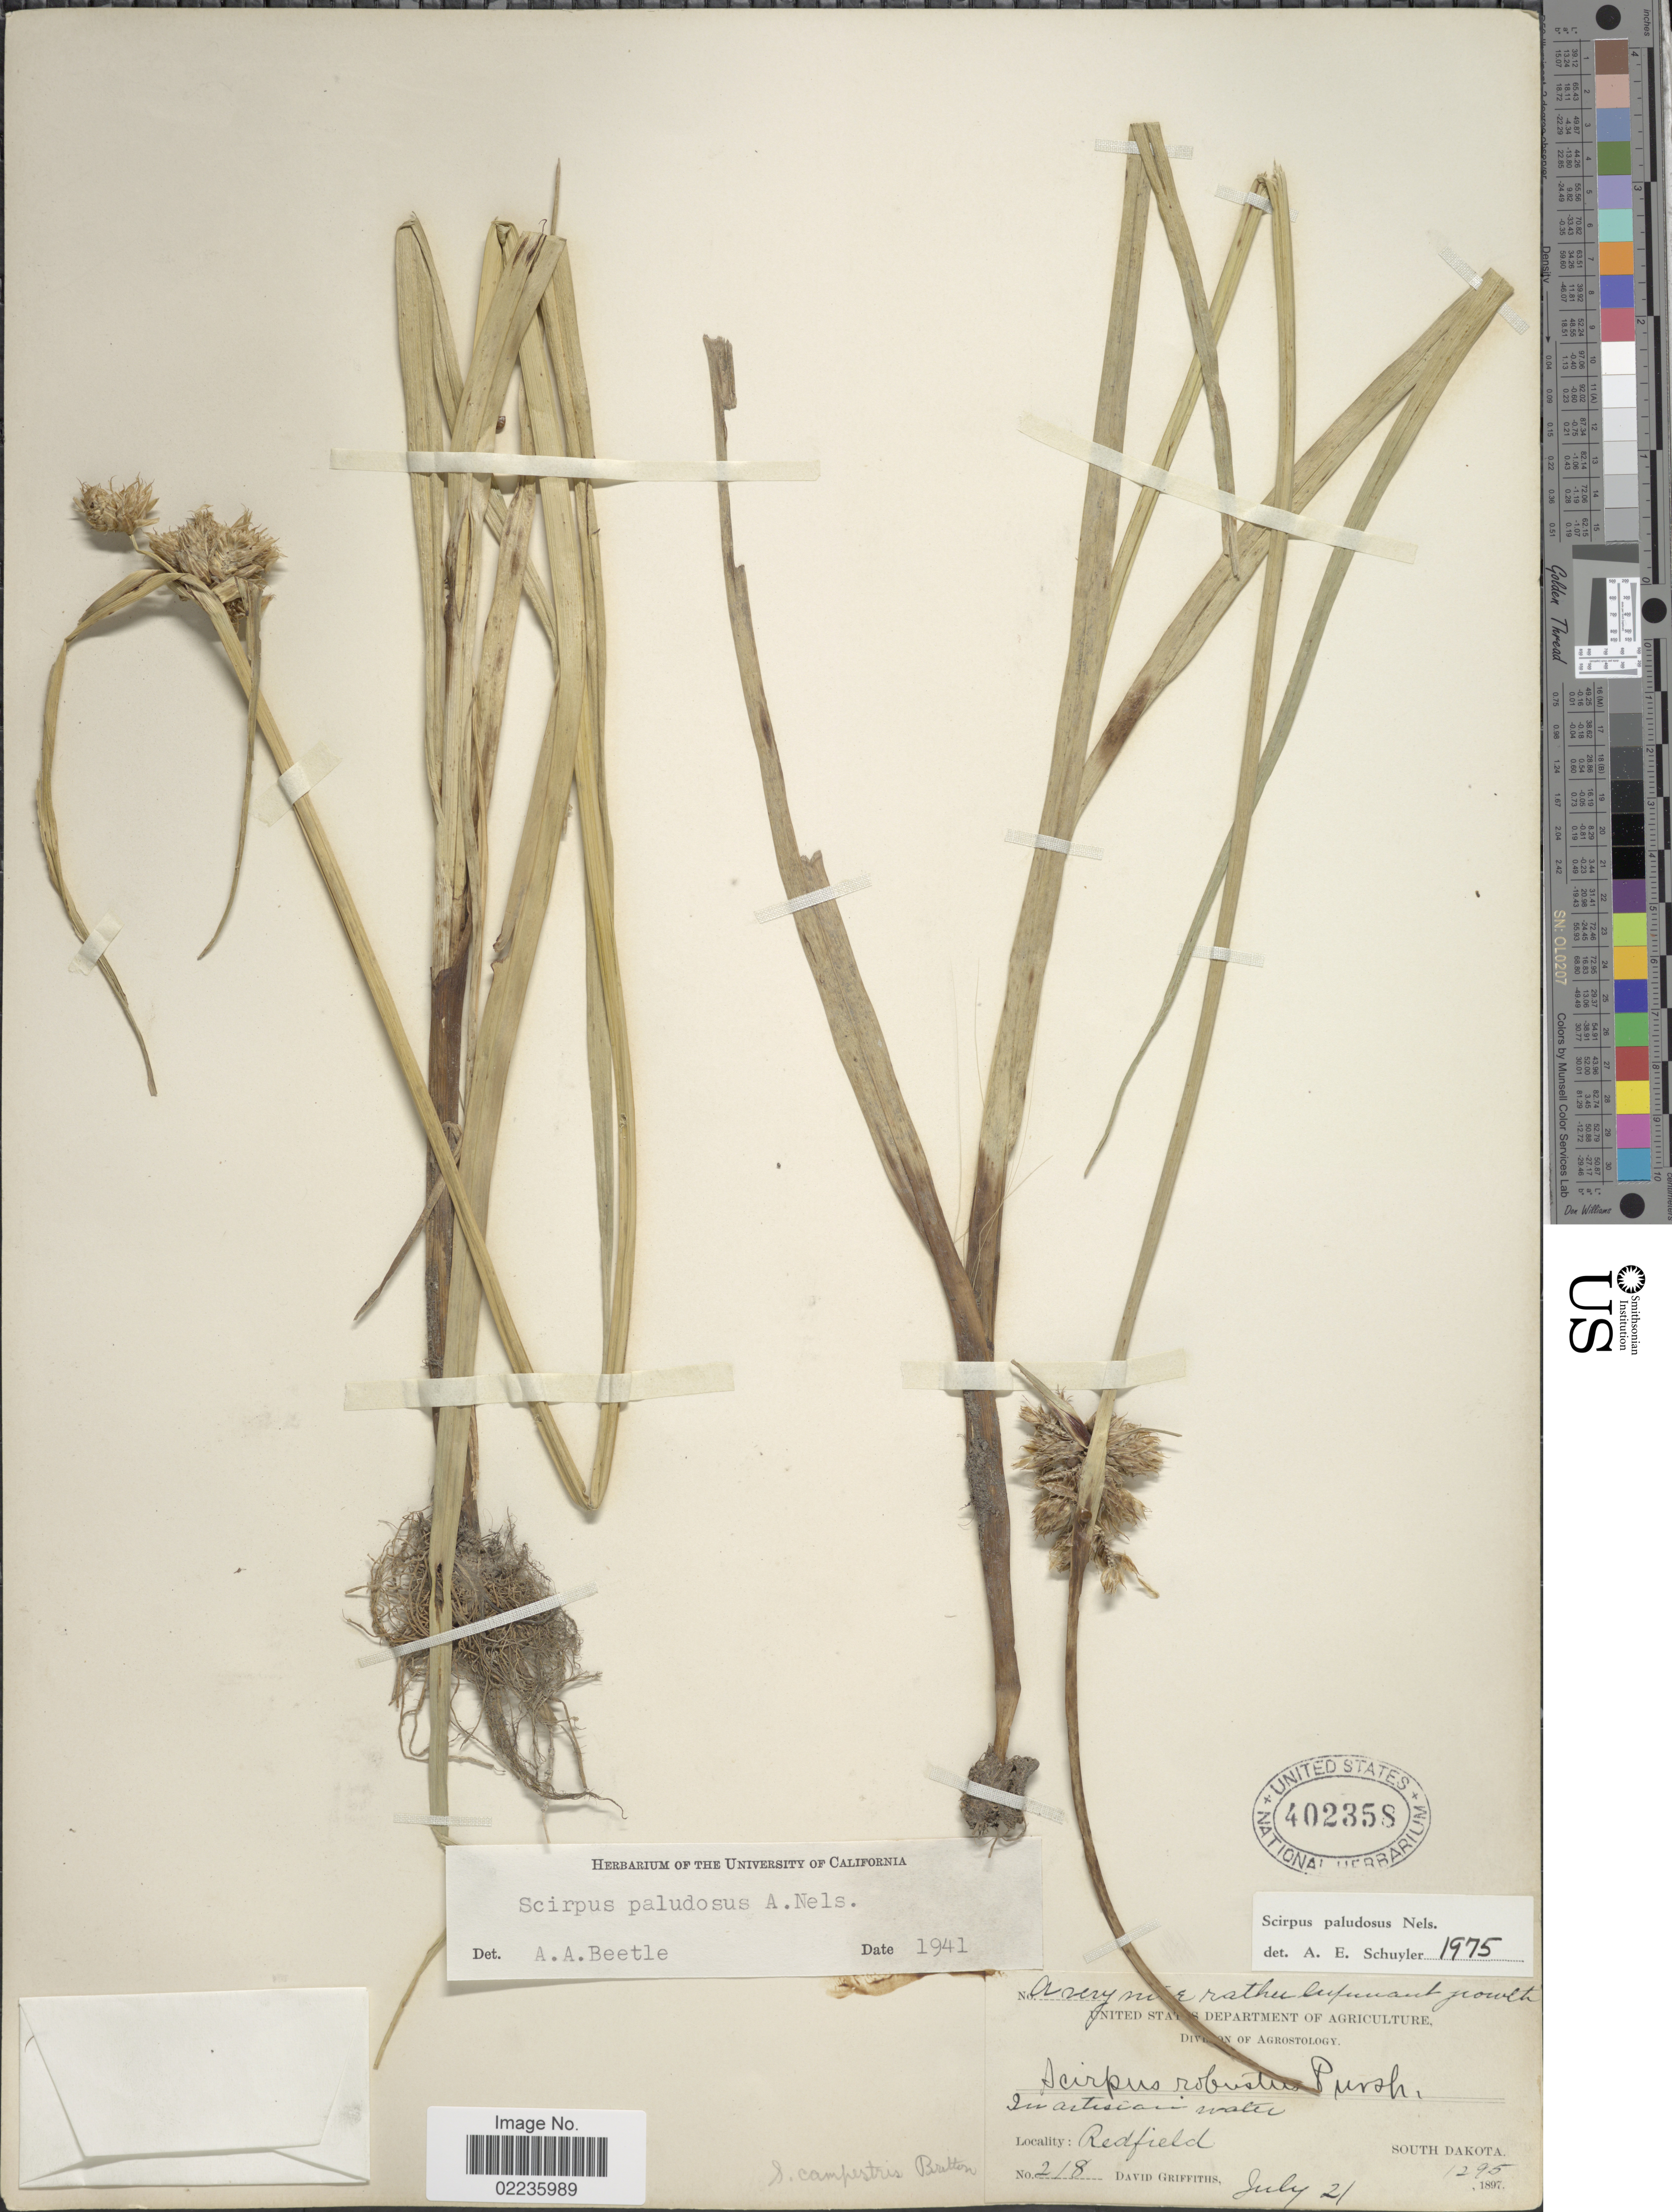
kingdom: Plantae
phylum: Tracheophyta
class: Liliopsida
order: Poales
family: Cyperaceae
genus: Bolboschoenus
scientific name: Bolboschoenus maritimus subsp. paludosus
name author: (A. Nelson) T. Koyama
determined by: Strong, M. T., (US), Smithsonian Institution - National Museum of Natural History (UNITED STATES)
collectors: D. Griffiths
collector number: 218/1295?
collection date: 1897-07-21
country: United States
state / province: South Dakota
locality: Redfield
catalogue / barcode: US 402358